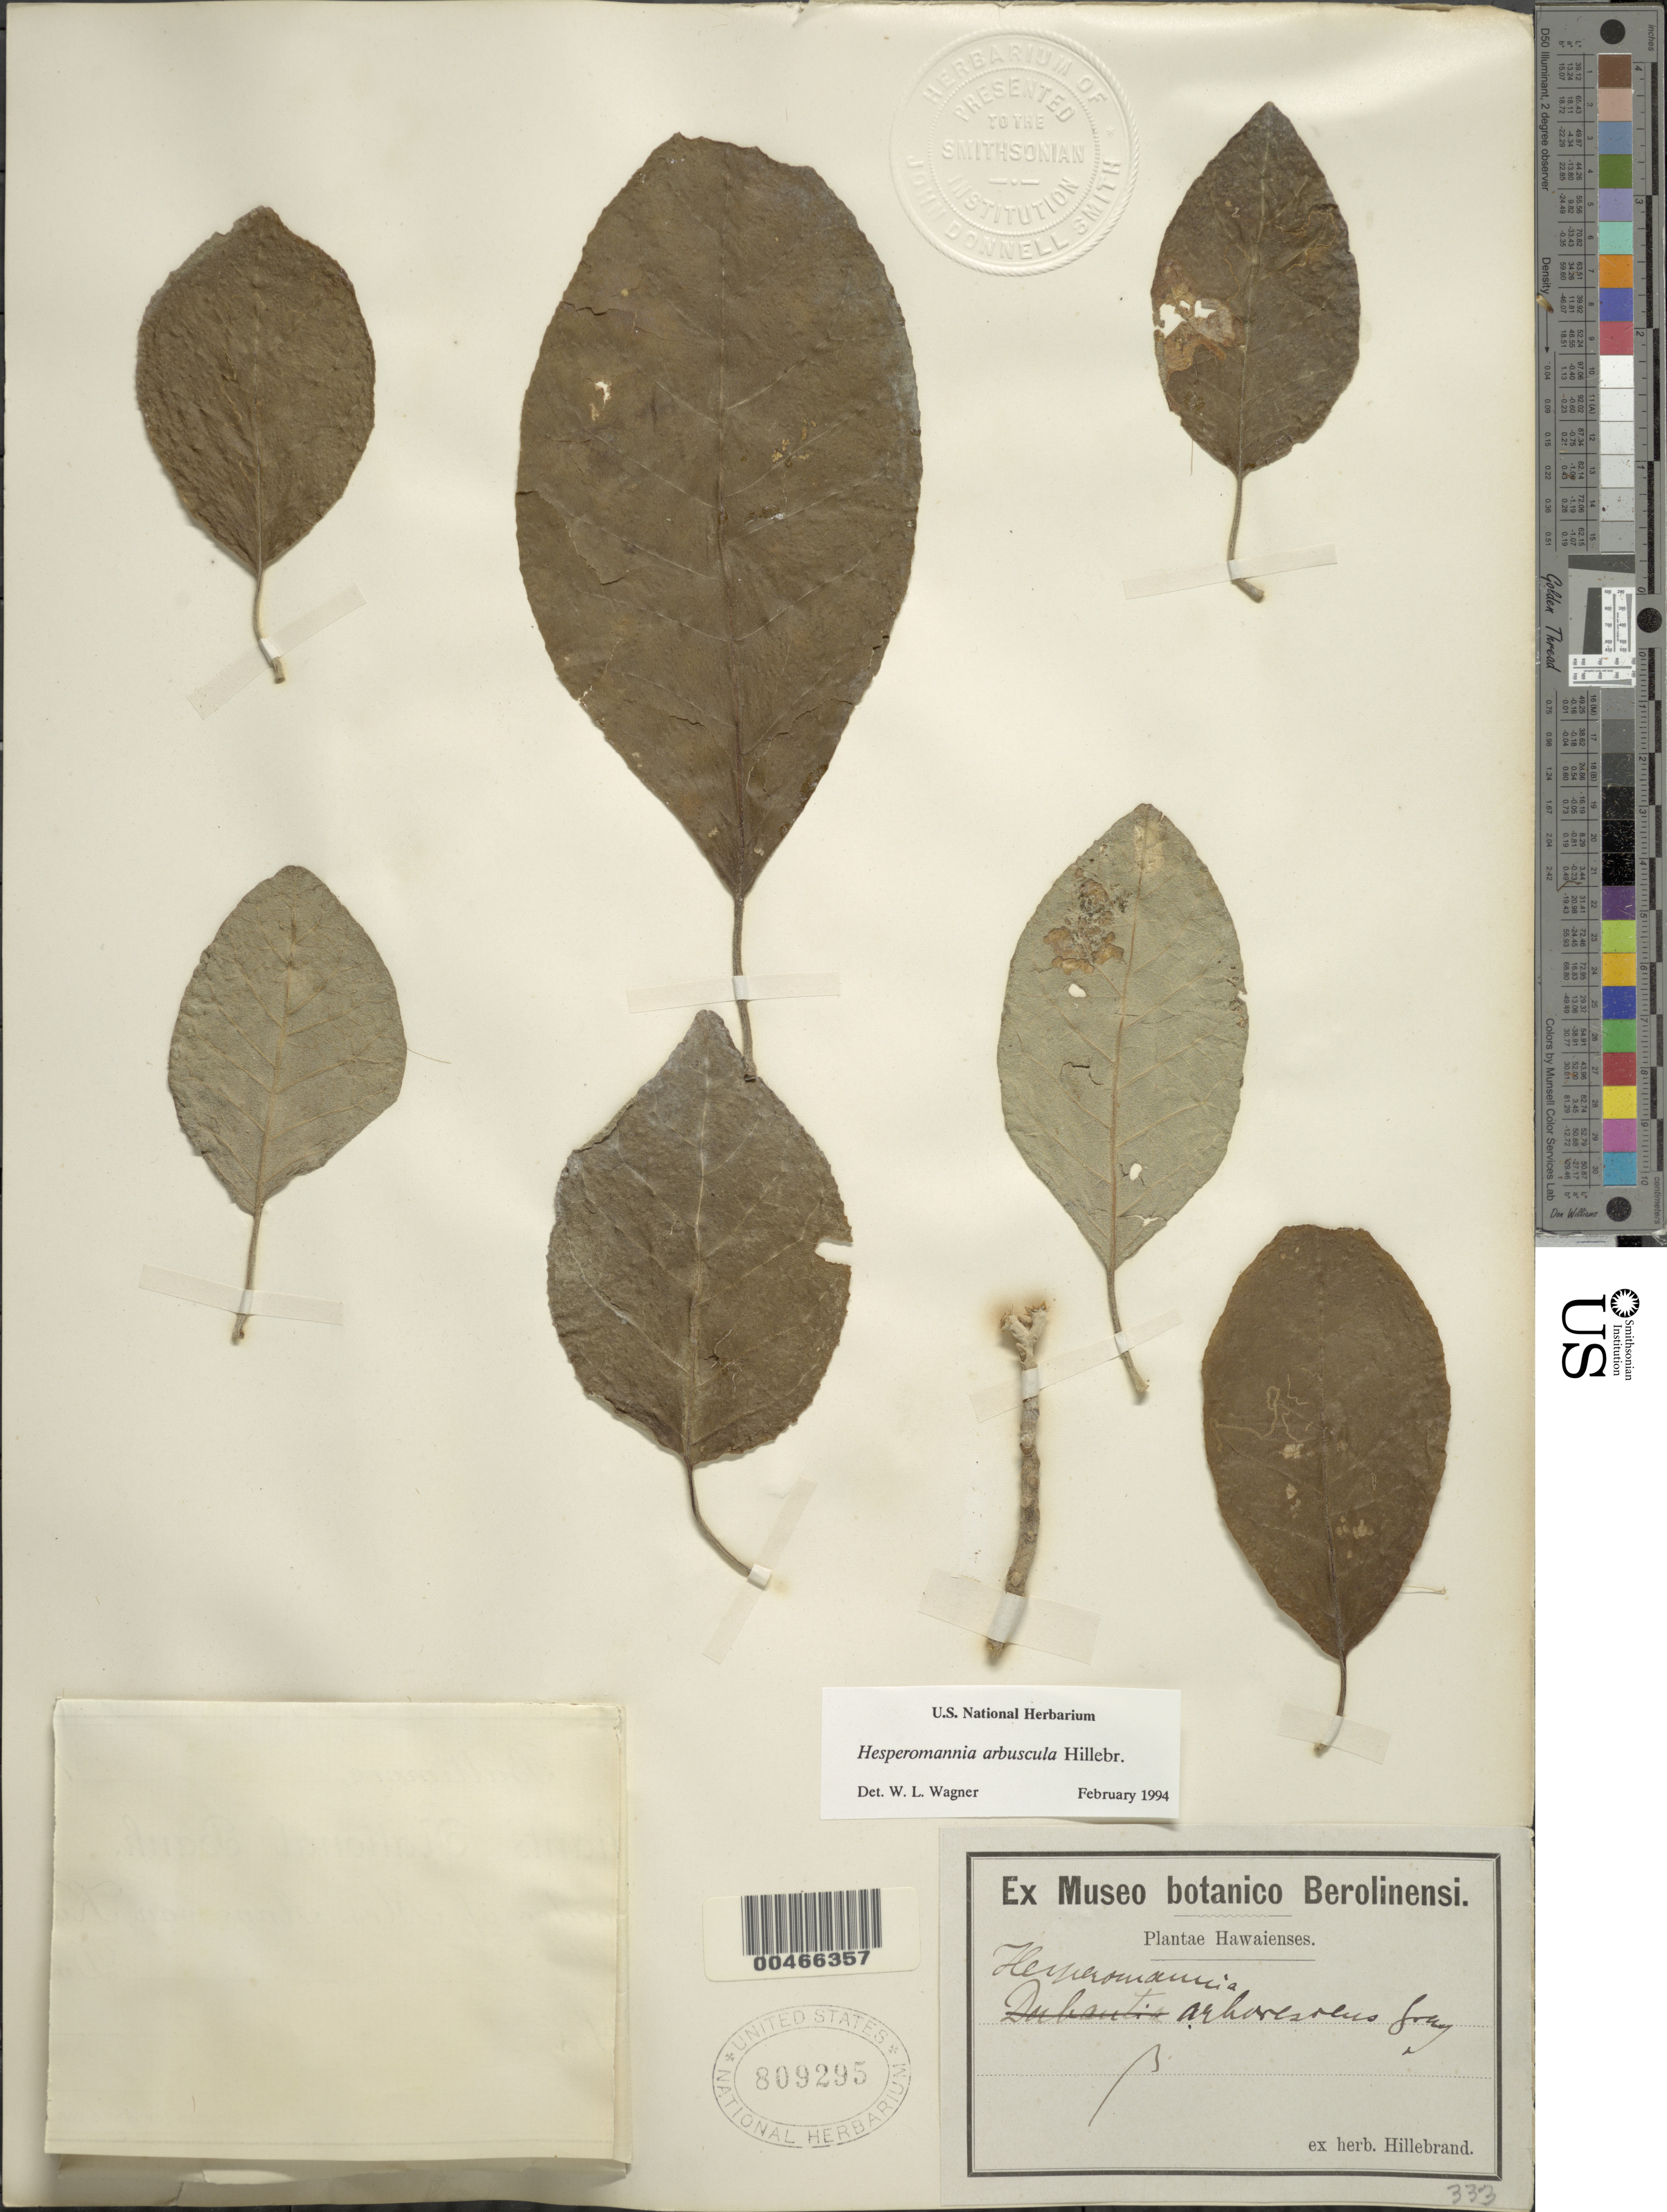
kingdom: Plantae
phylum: Tracheophyta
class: Magnoliopsida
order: Asterales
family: Asteraceae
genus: Hesperomannia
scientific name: Hesperomannia oahuensis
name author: (Hillebr.) O. Deg.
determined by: Wagner, W. L., (BOT), Smithsonian Institution - National Museum of Natural History (UNITED STATES)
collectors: W. Hillebrand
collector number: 333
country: United States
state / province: Hawaii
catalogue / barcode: US 809295